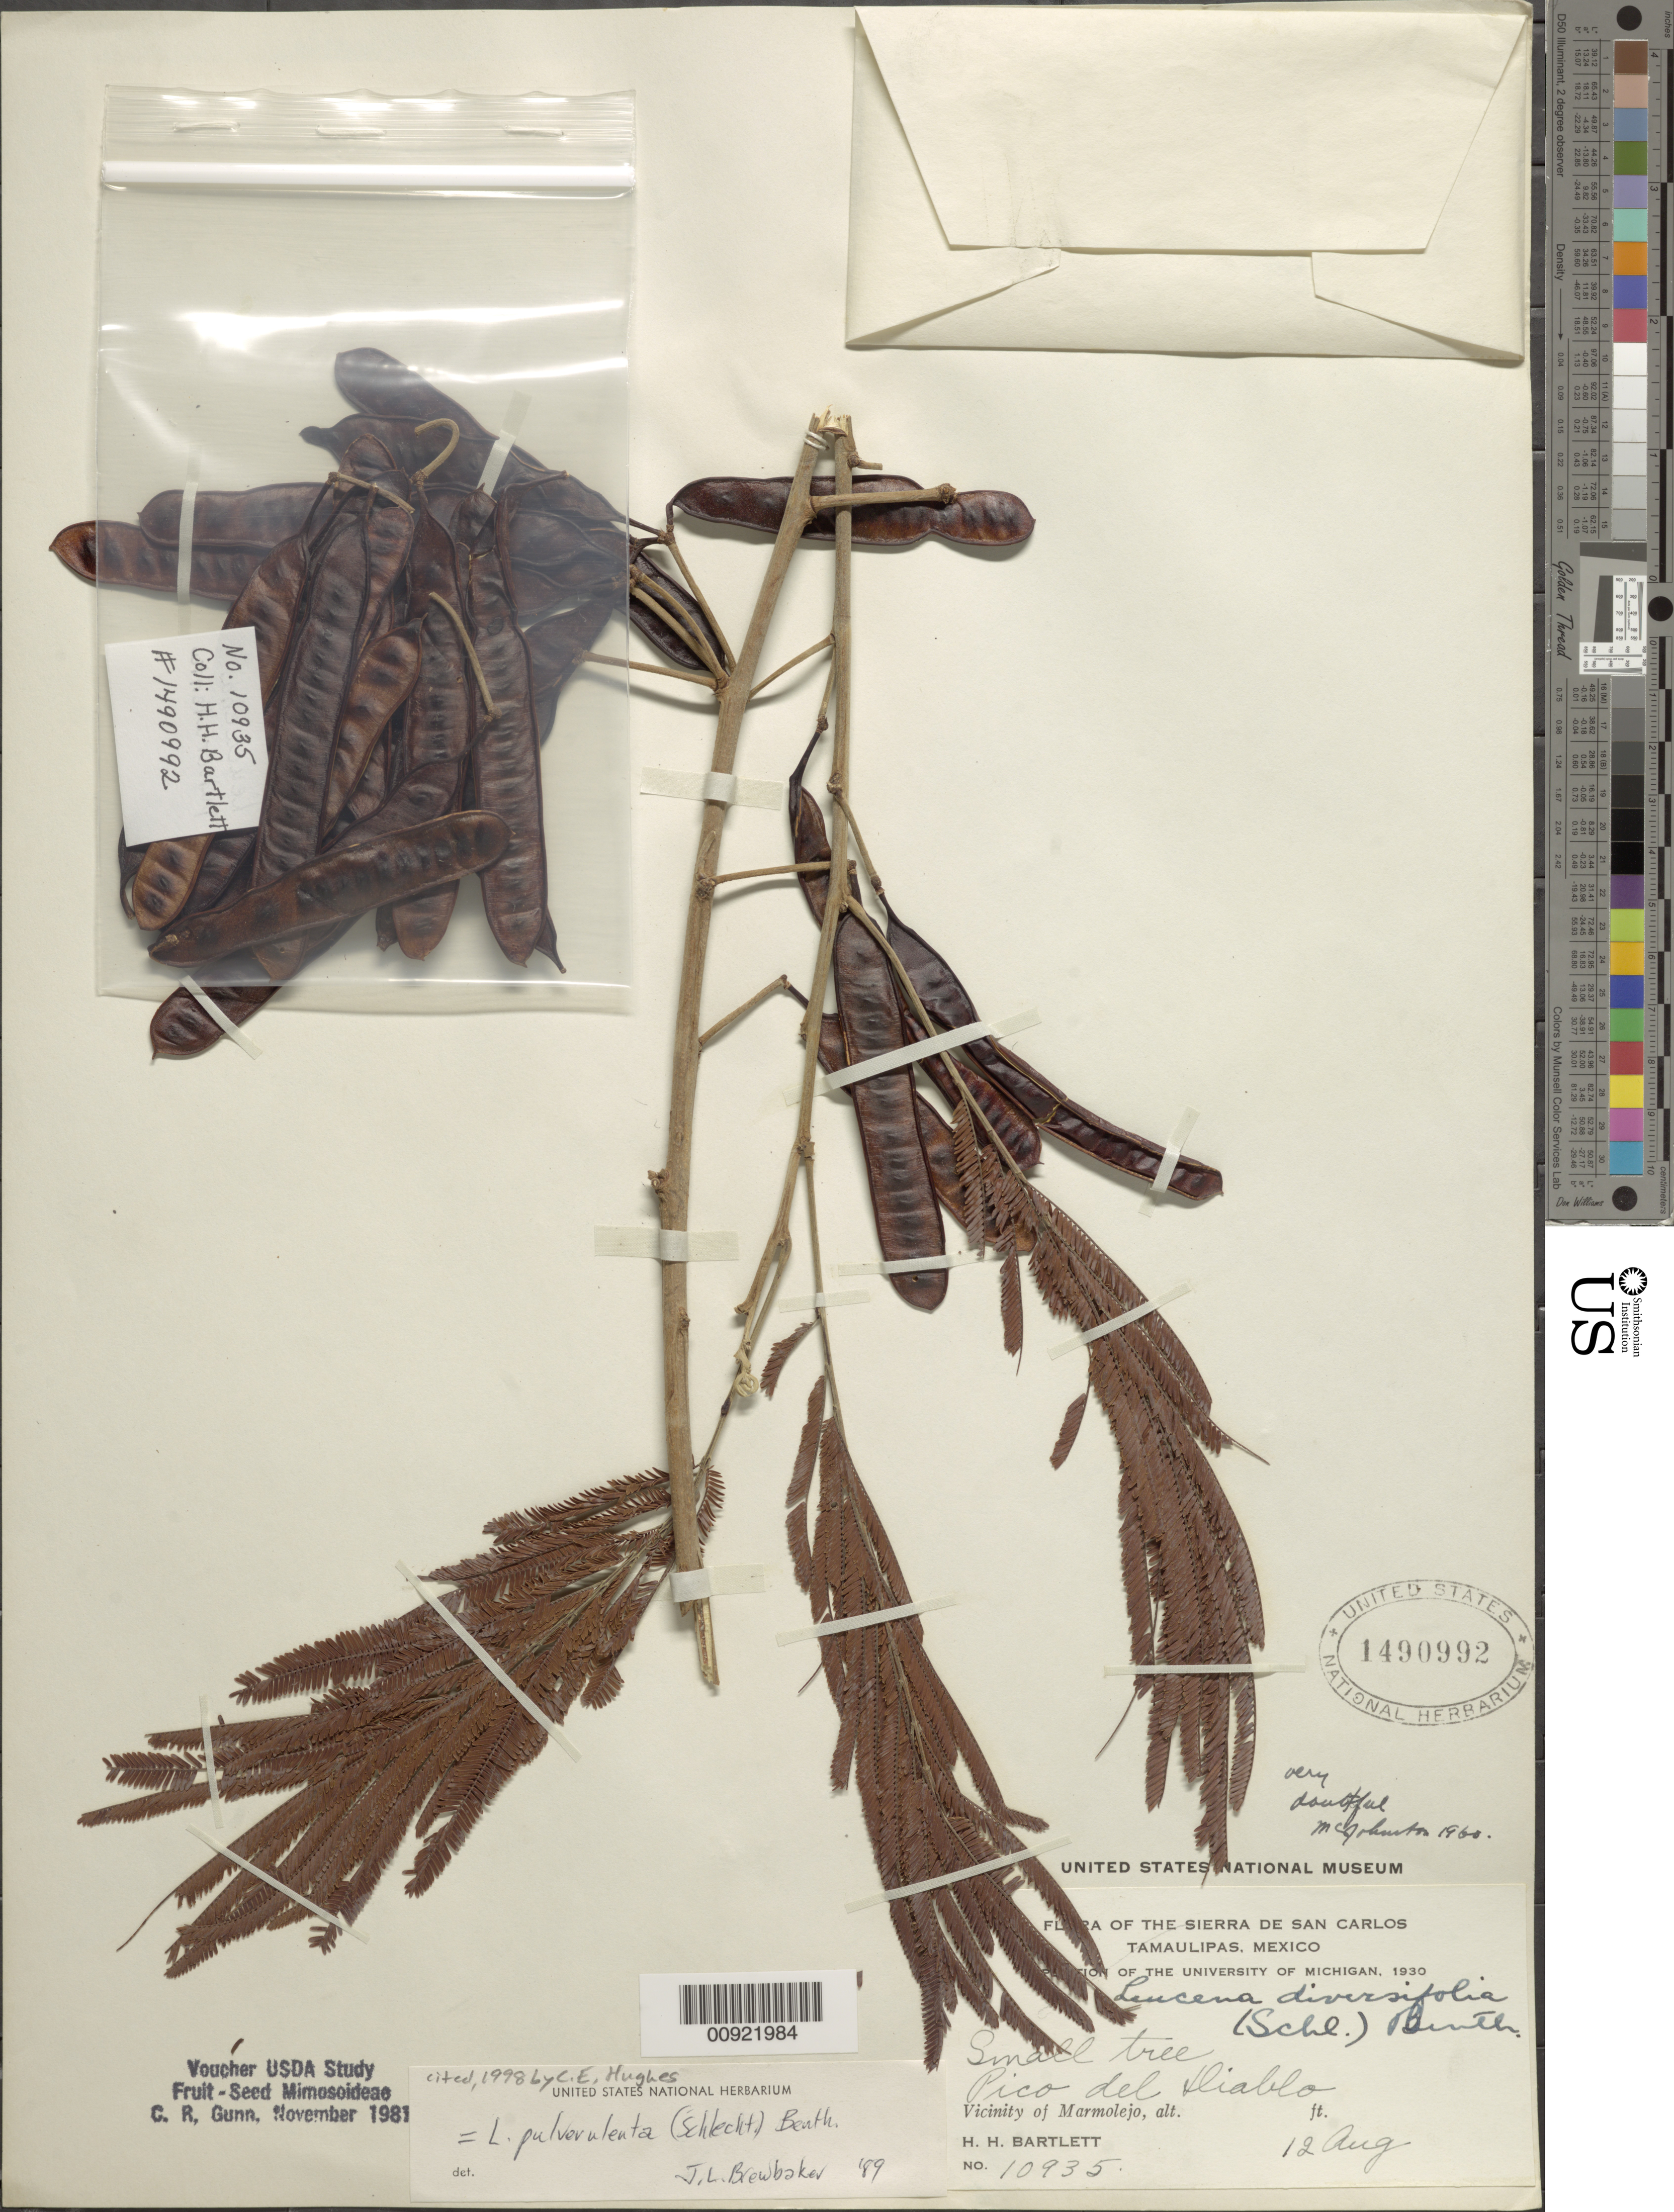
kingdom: Plantae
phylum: Tracheophyta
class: Magnoliopsida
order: Fabales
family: Fabaceae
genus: Leucaena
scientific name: Leucaena pulverulenta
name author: (Schltdl.) Benth.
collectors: H. H. Bartlett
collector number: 10935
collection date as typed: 12 Aug 1930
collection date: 1930-08-12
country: Mexico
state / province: Tamaulipas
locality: Pico del Diablo, vicinity of Marmolejo, Tamaulipas.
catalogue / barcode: US 1490992